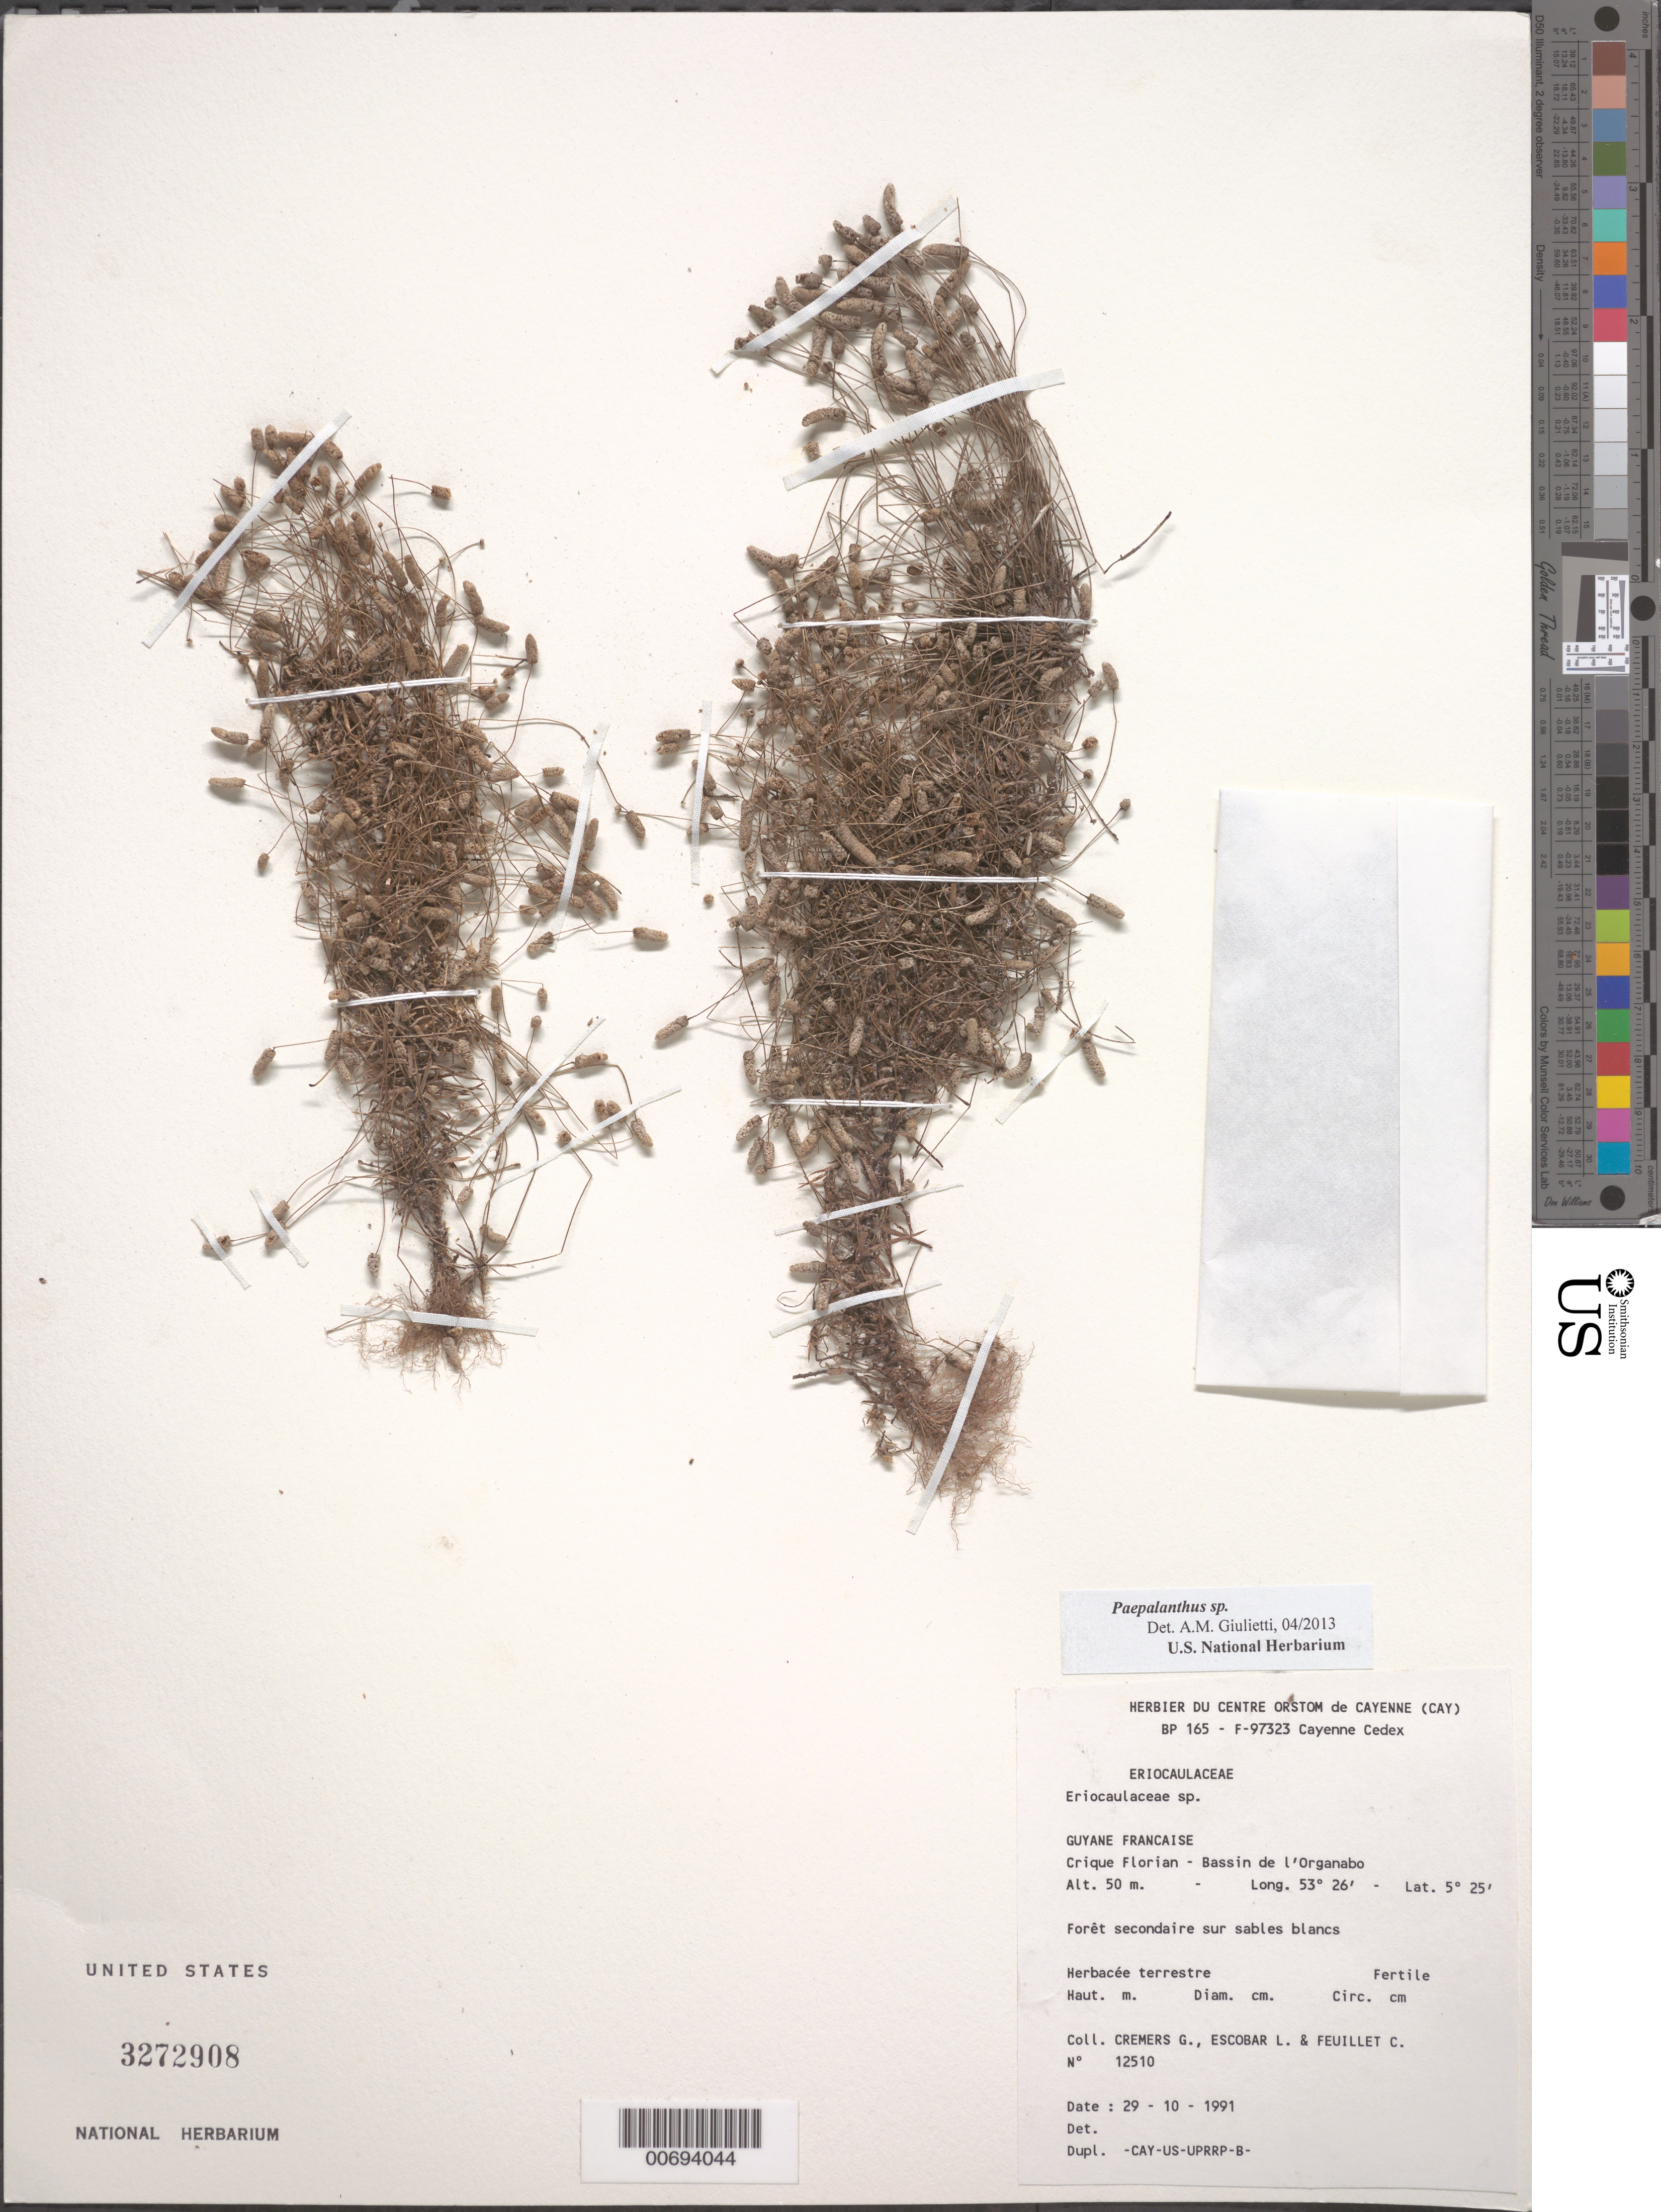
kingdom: Plantae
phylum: Tracheophyta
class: Liliopsida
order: Poales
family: Eriocaulaceae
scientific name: Giuliettia fasciculata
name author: (Rottb.) Andrino & Sano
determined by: Sauthier, Laura Jeanne, (SPF), Universidade de Sao Paulo (BRAZIL)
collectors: G. Cremers, L. Escobar & C. Feuillet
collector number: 12510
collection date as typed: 29-Oct-91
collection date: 1991-10-29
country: French Guiana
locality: Crique Florian, Bassin de l'Organabo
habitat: Secondary forest on white sand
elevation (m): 50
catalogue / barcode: US 3272908